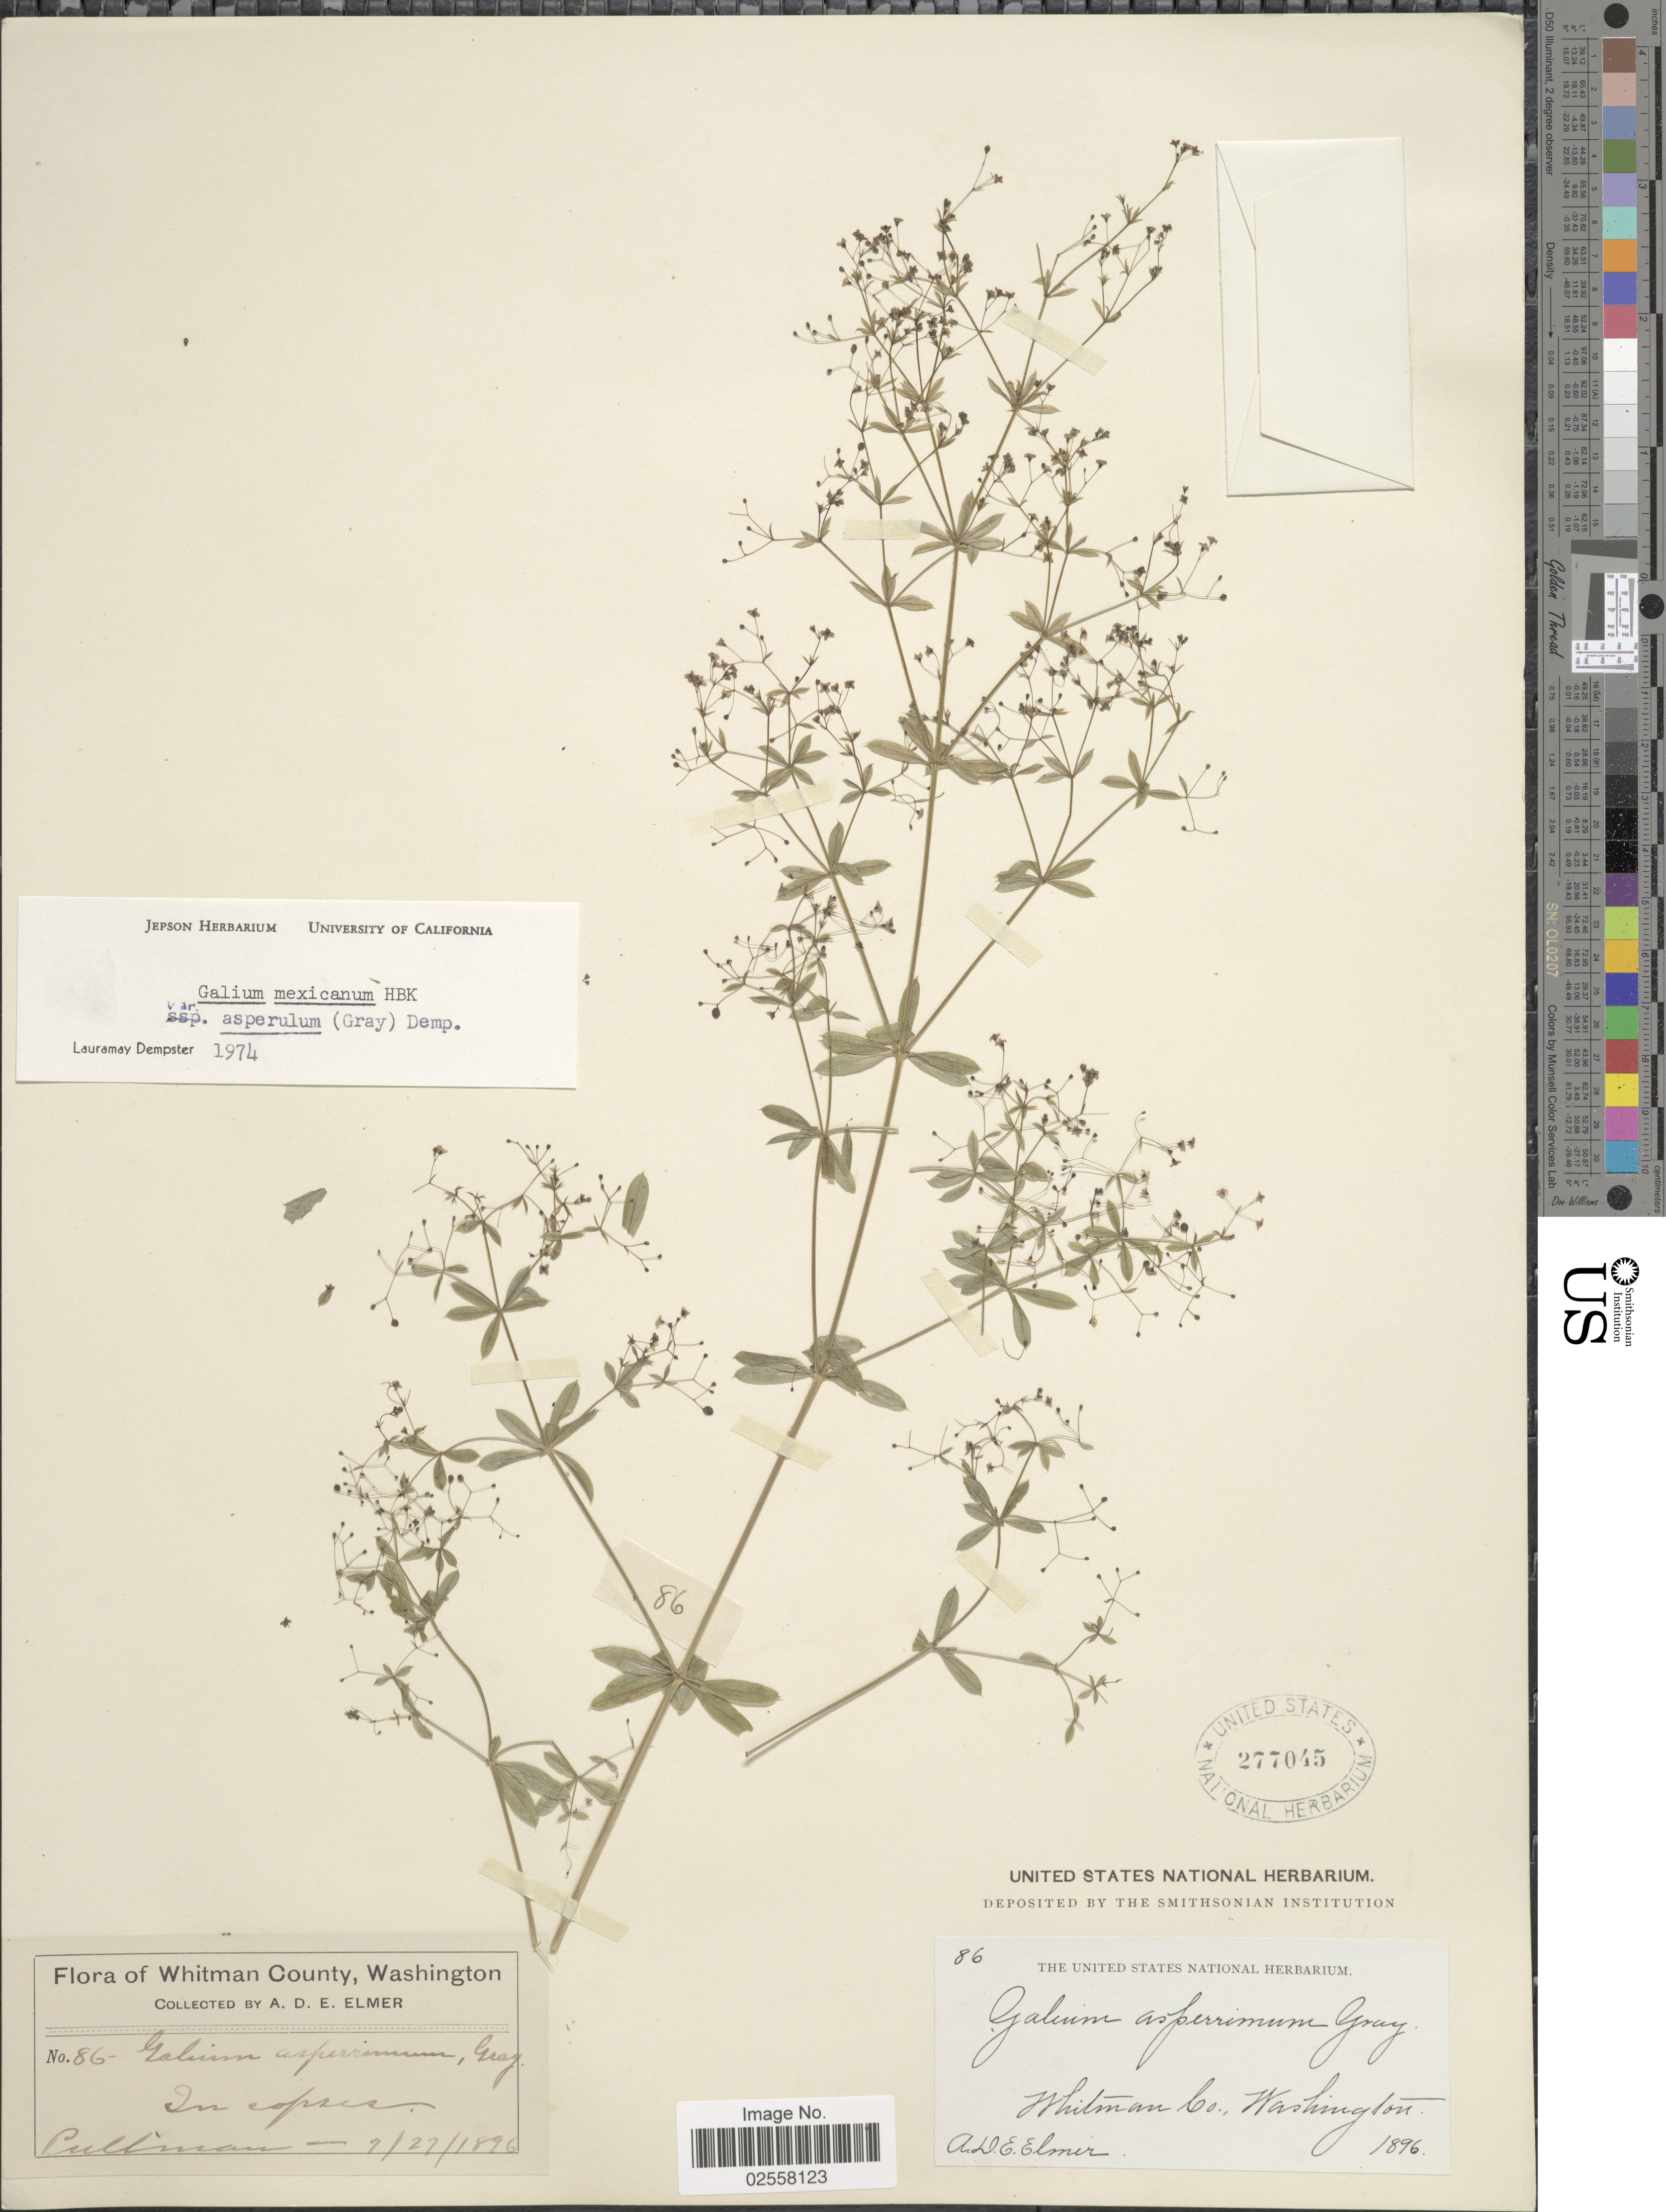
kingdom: Plantae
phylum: Tracheophyta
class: Magnoliopsida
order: Gentianales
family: Rubiaceae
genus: Galium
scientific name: Galium mexicanum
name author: Kunth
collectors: A. D. E. Elmer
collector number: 86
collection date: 1896-07-27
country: United States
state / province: Washington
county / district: Whitman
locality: Whitman County, Pullman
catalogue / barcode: US 277045